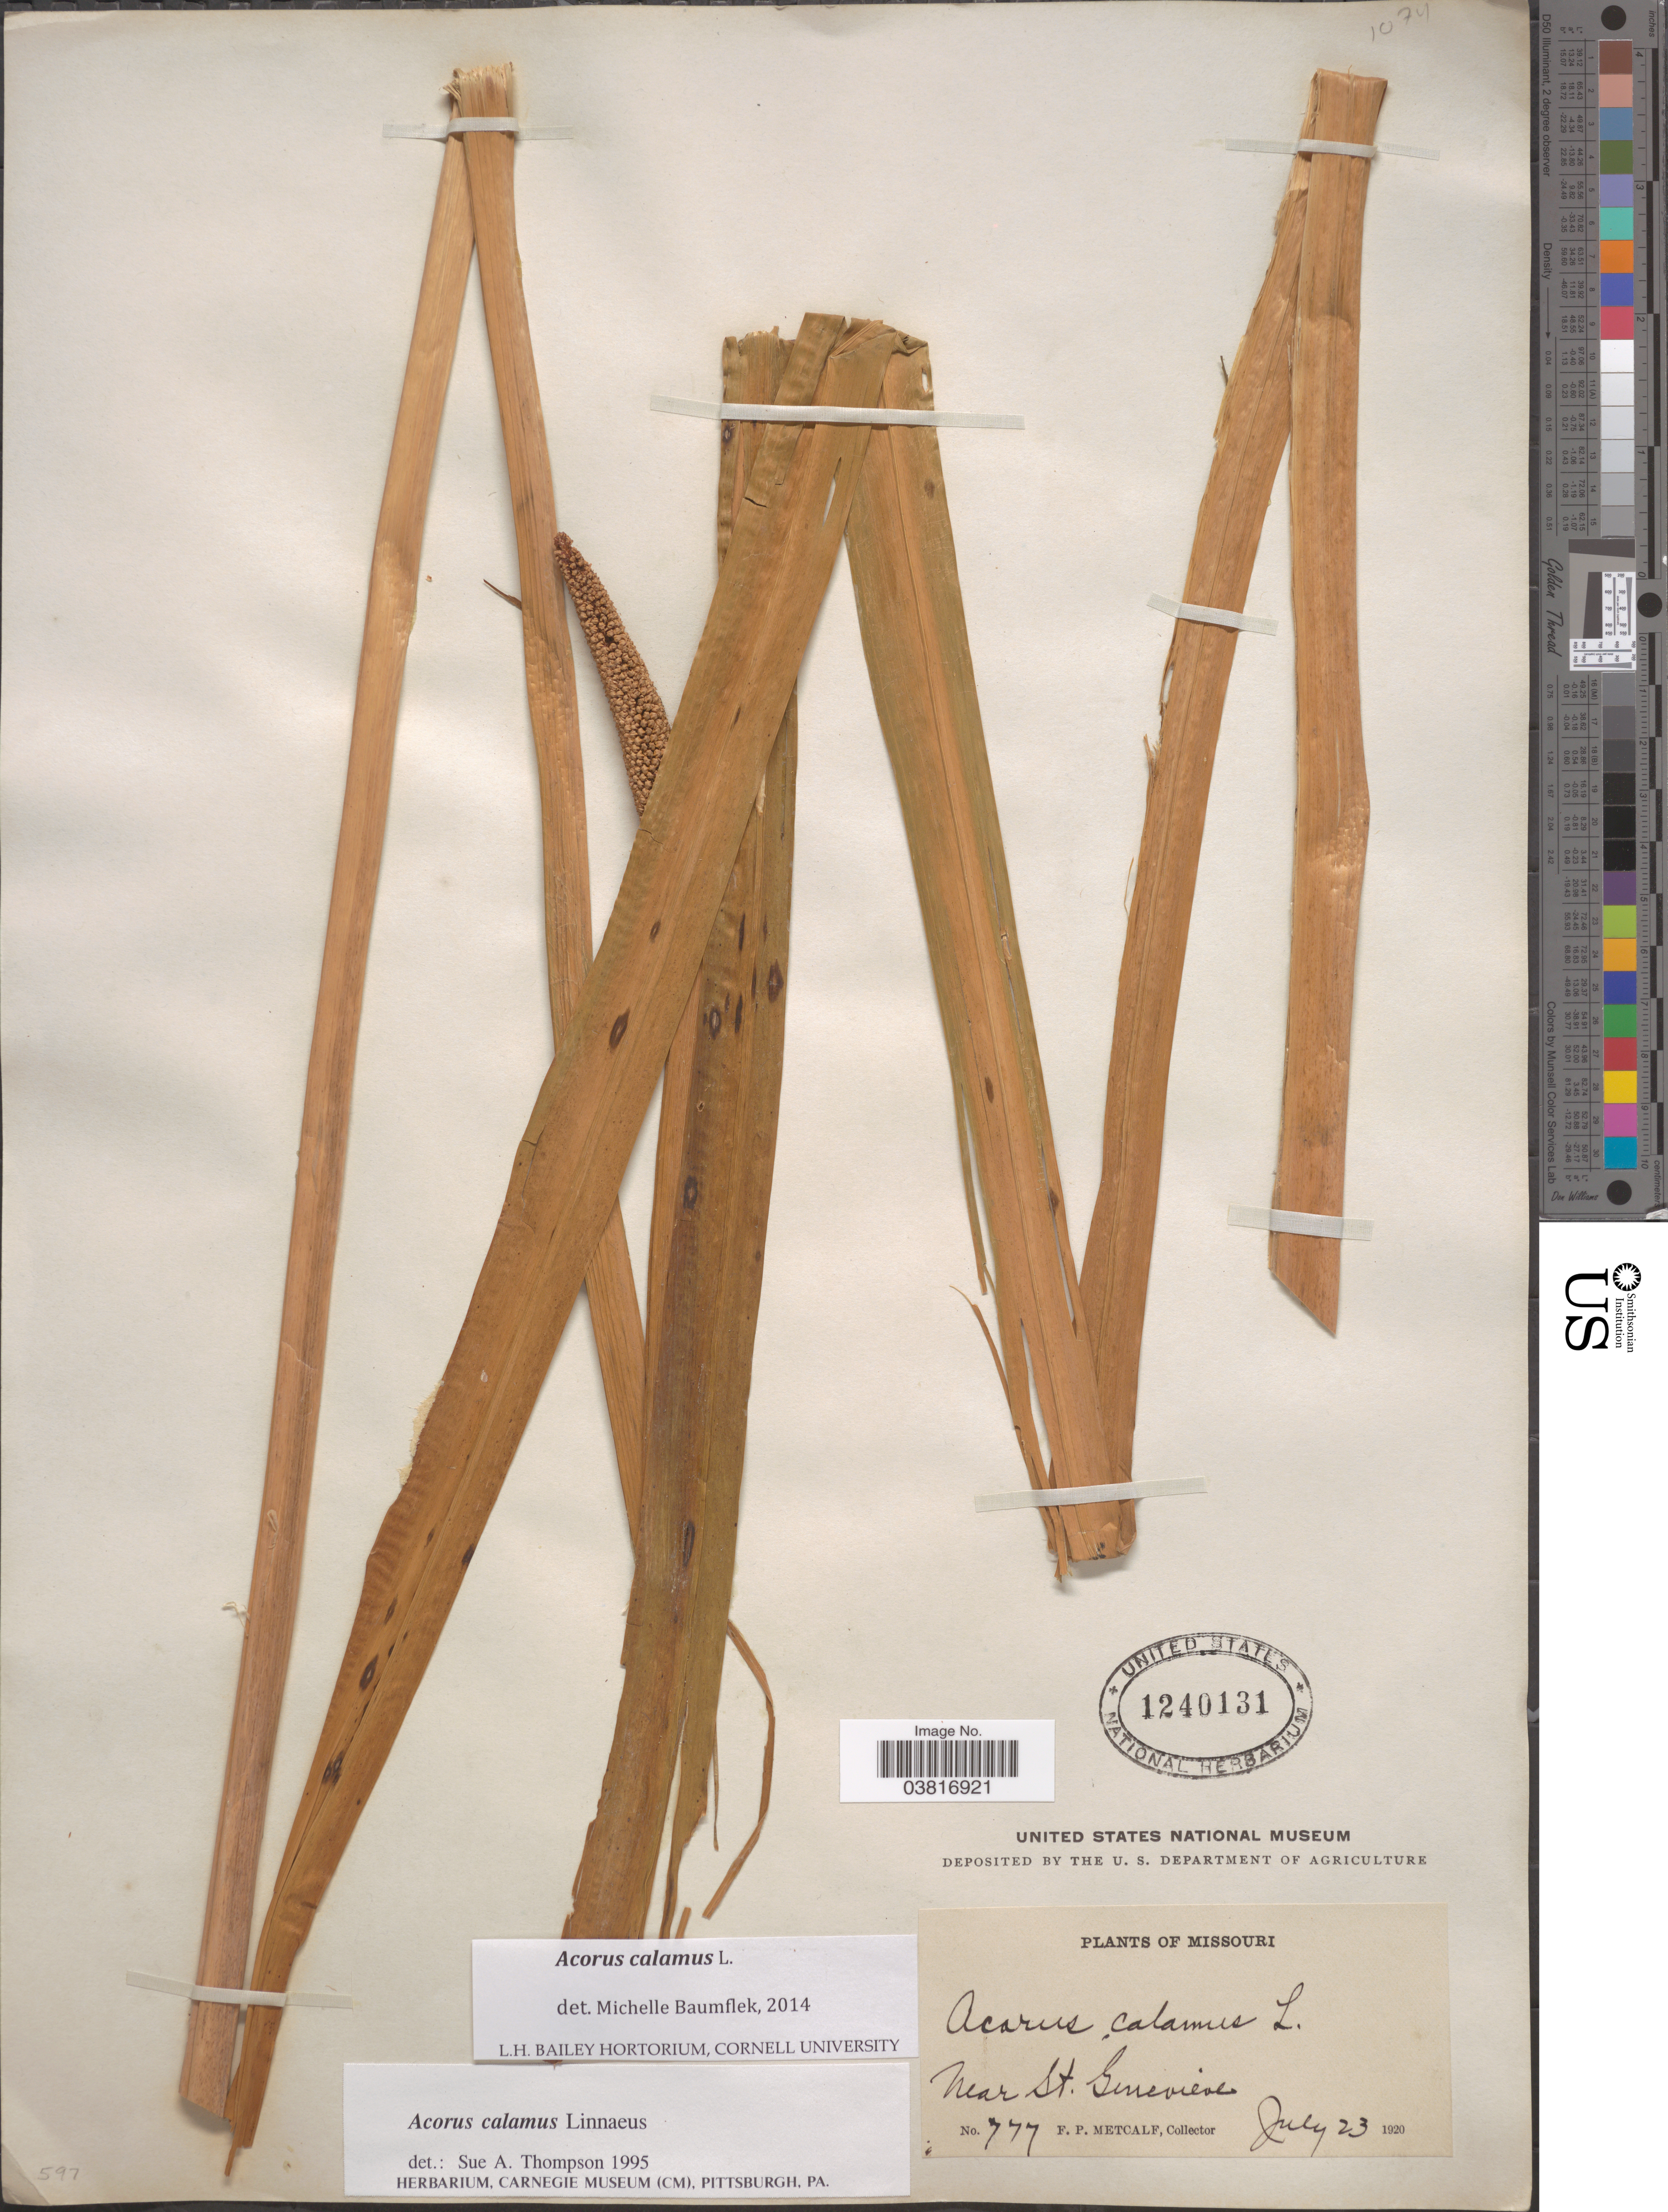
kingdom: Plantae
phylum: Tracheophyta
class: Liliopsida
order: Acorales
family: Acoraceae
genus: Acorus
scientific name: Acorus calamus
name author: L.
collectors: F. Metcalf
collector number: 777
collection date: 1920-07-23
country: United States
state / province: Missouri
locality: Near St. Genevieve.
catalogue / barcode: US 1240131